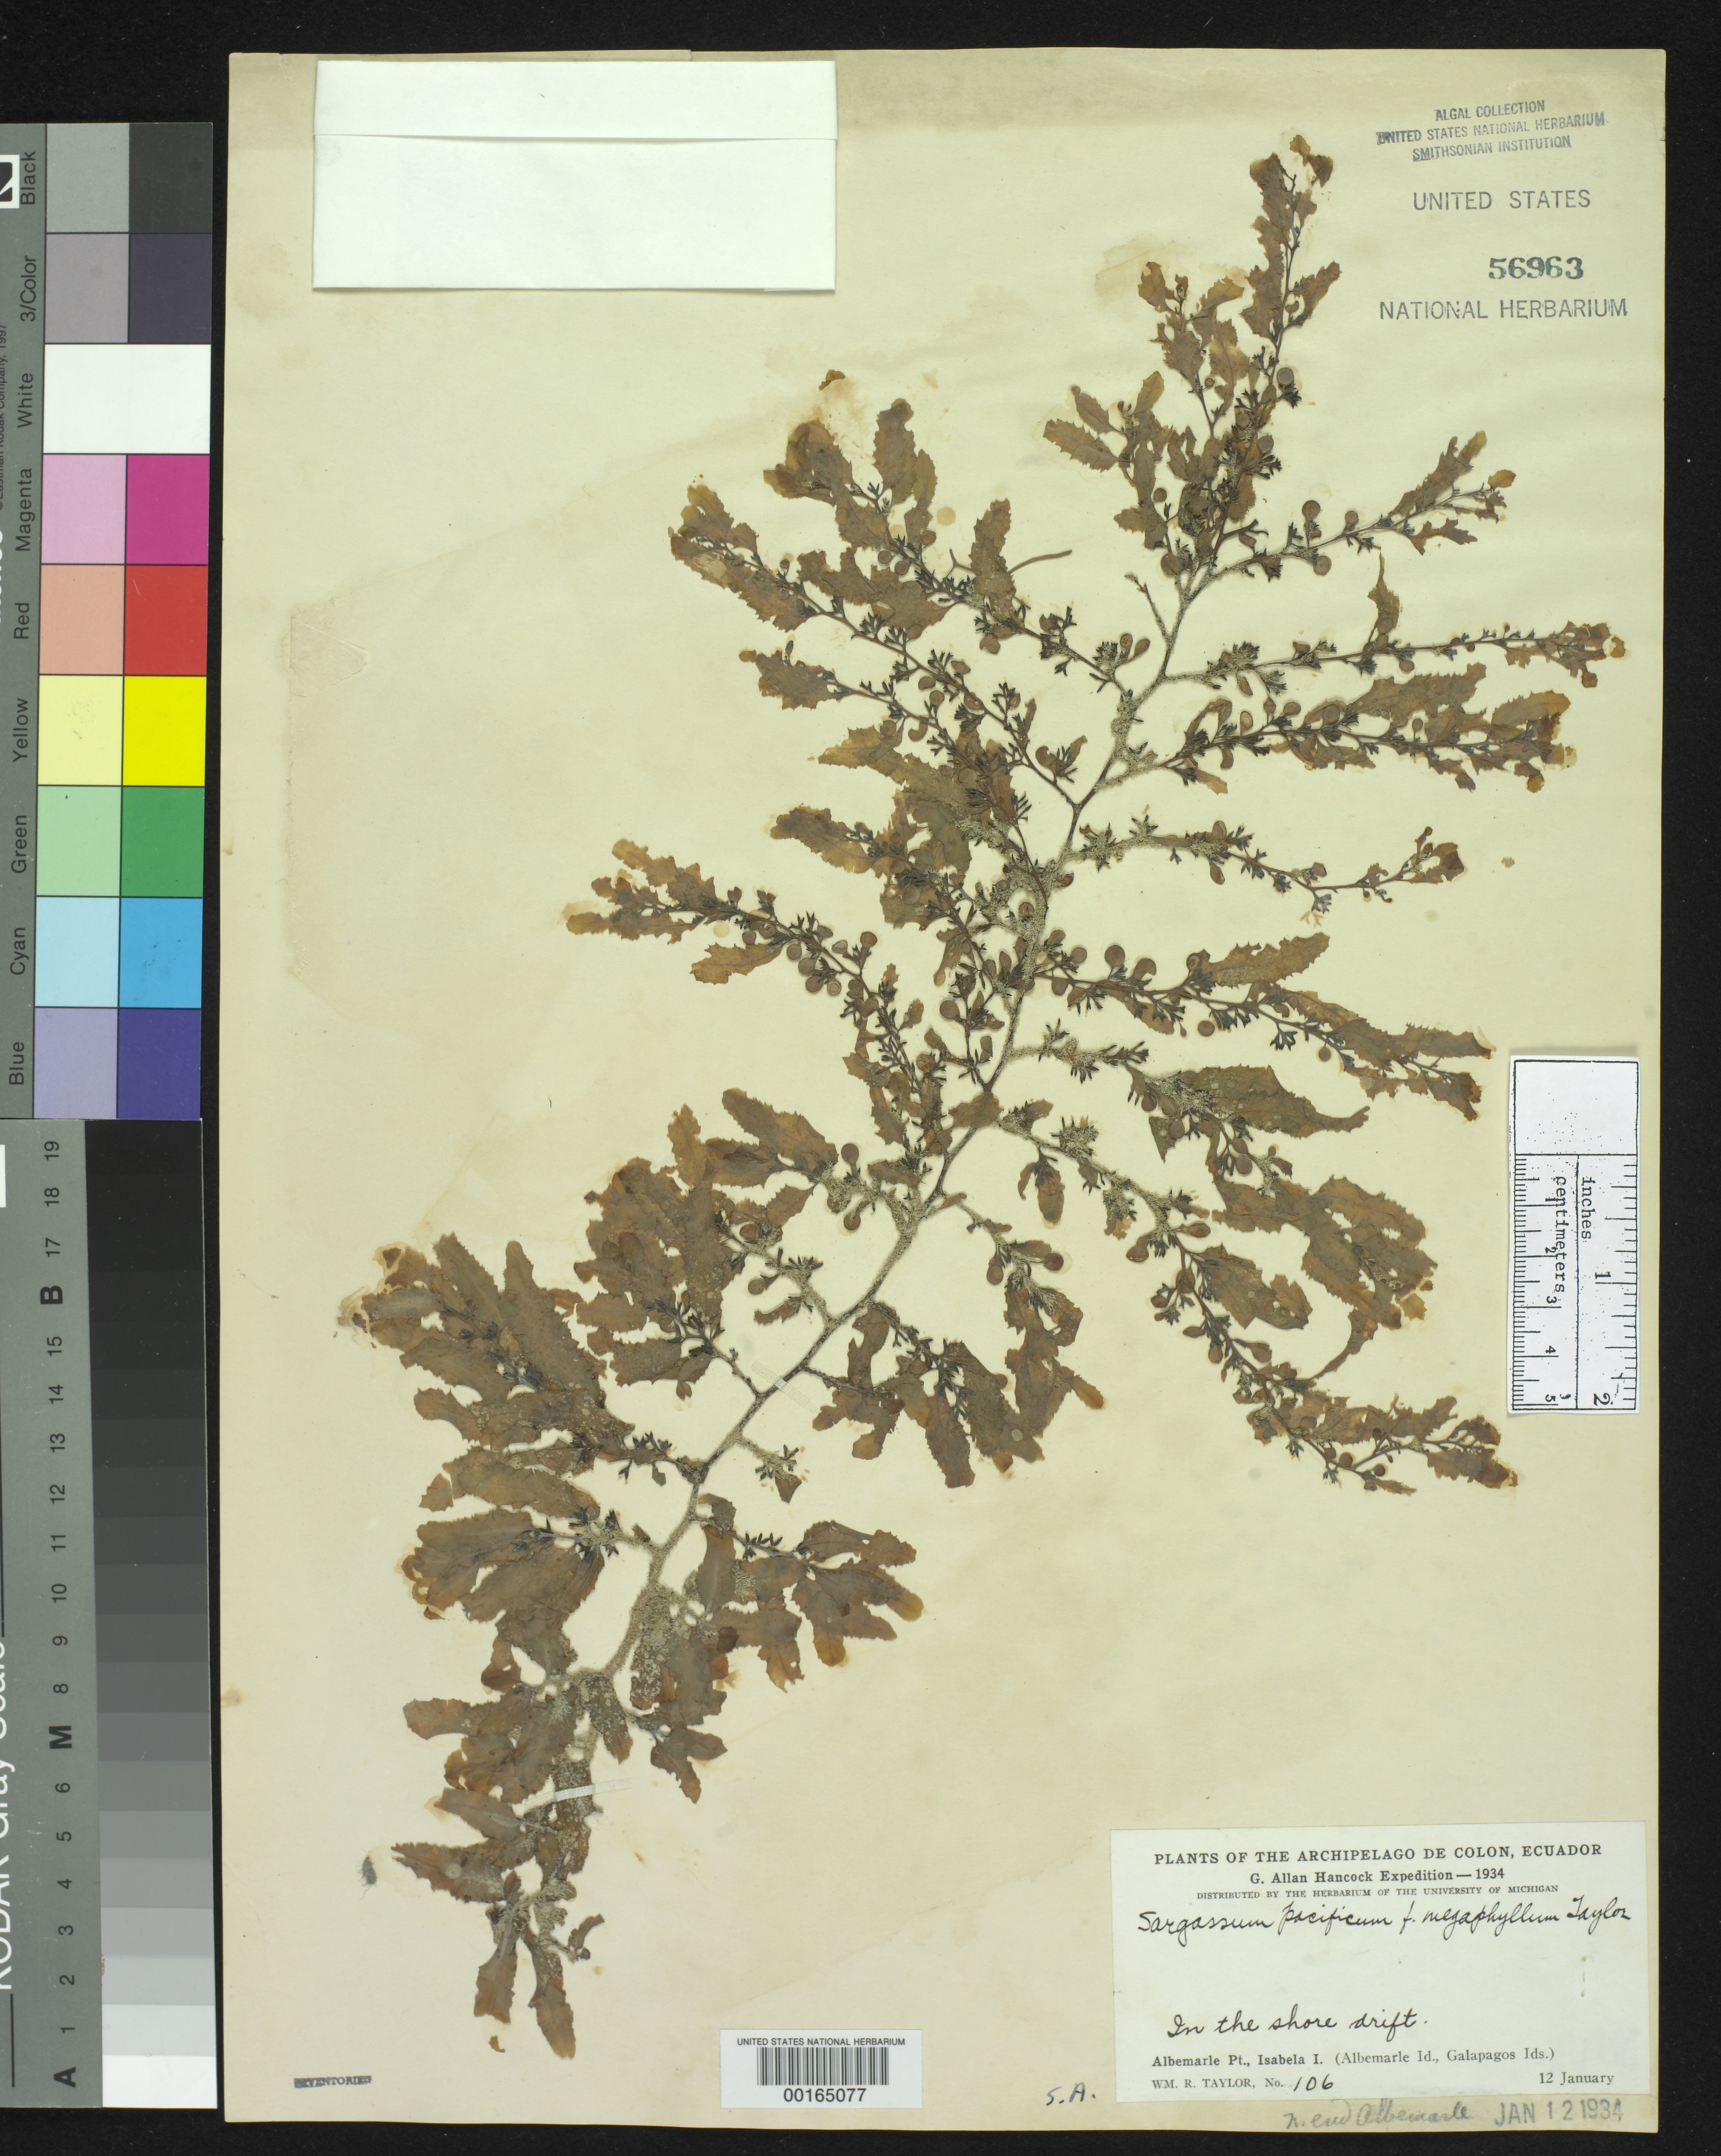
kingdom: Chromista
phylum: Ochrophyta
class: Phaeophyceae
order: Fucales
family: Sargassaceae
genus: Sargassum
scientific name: Sargassum pacificum f. megaphyllum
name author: W.R. Taylor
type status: Isotype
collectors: W. R. Taylor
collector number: WRT 34-106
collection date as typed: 12 Jan 1934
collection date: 1934-01-12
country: Ecuador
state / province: Colón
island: Isabela [Albemarle]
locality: Albemarle Point.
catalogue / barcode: US 56963